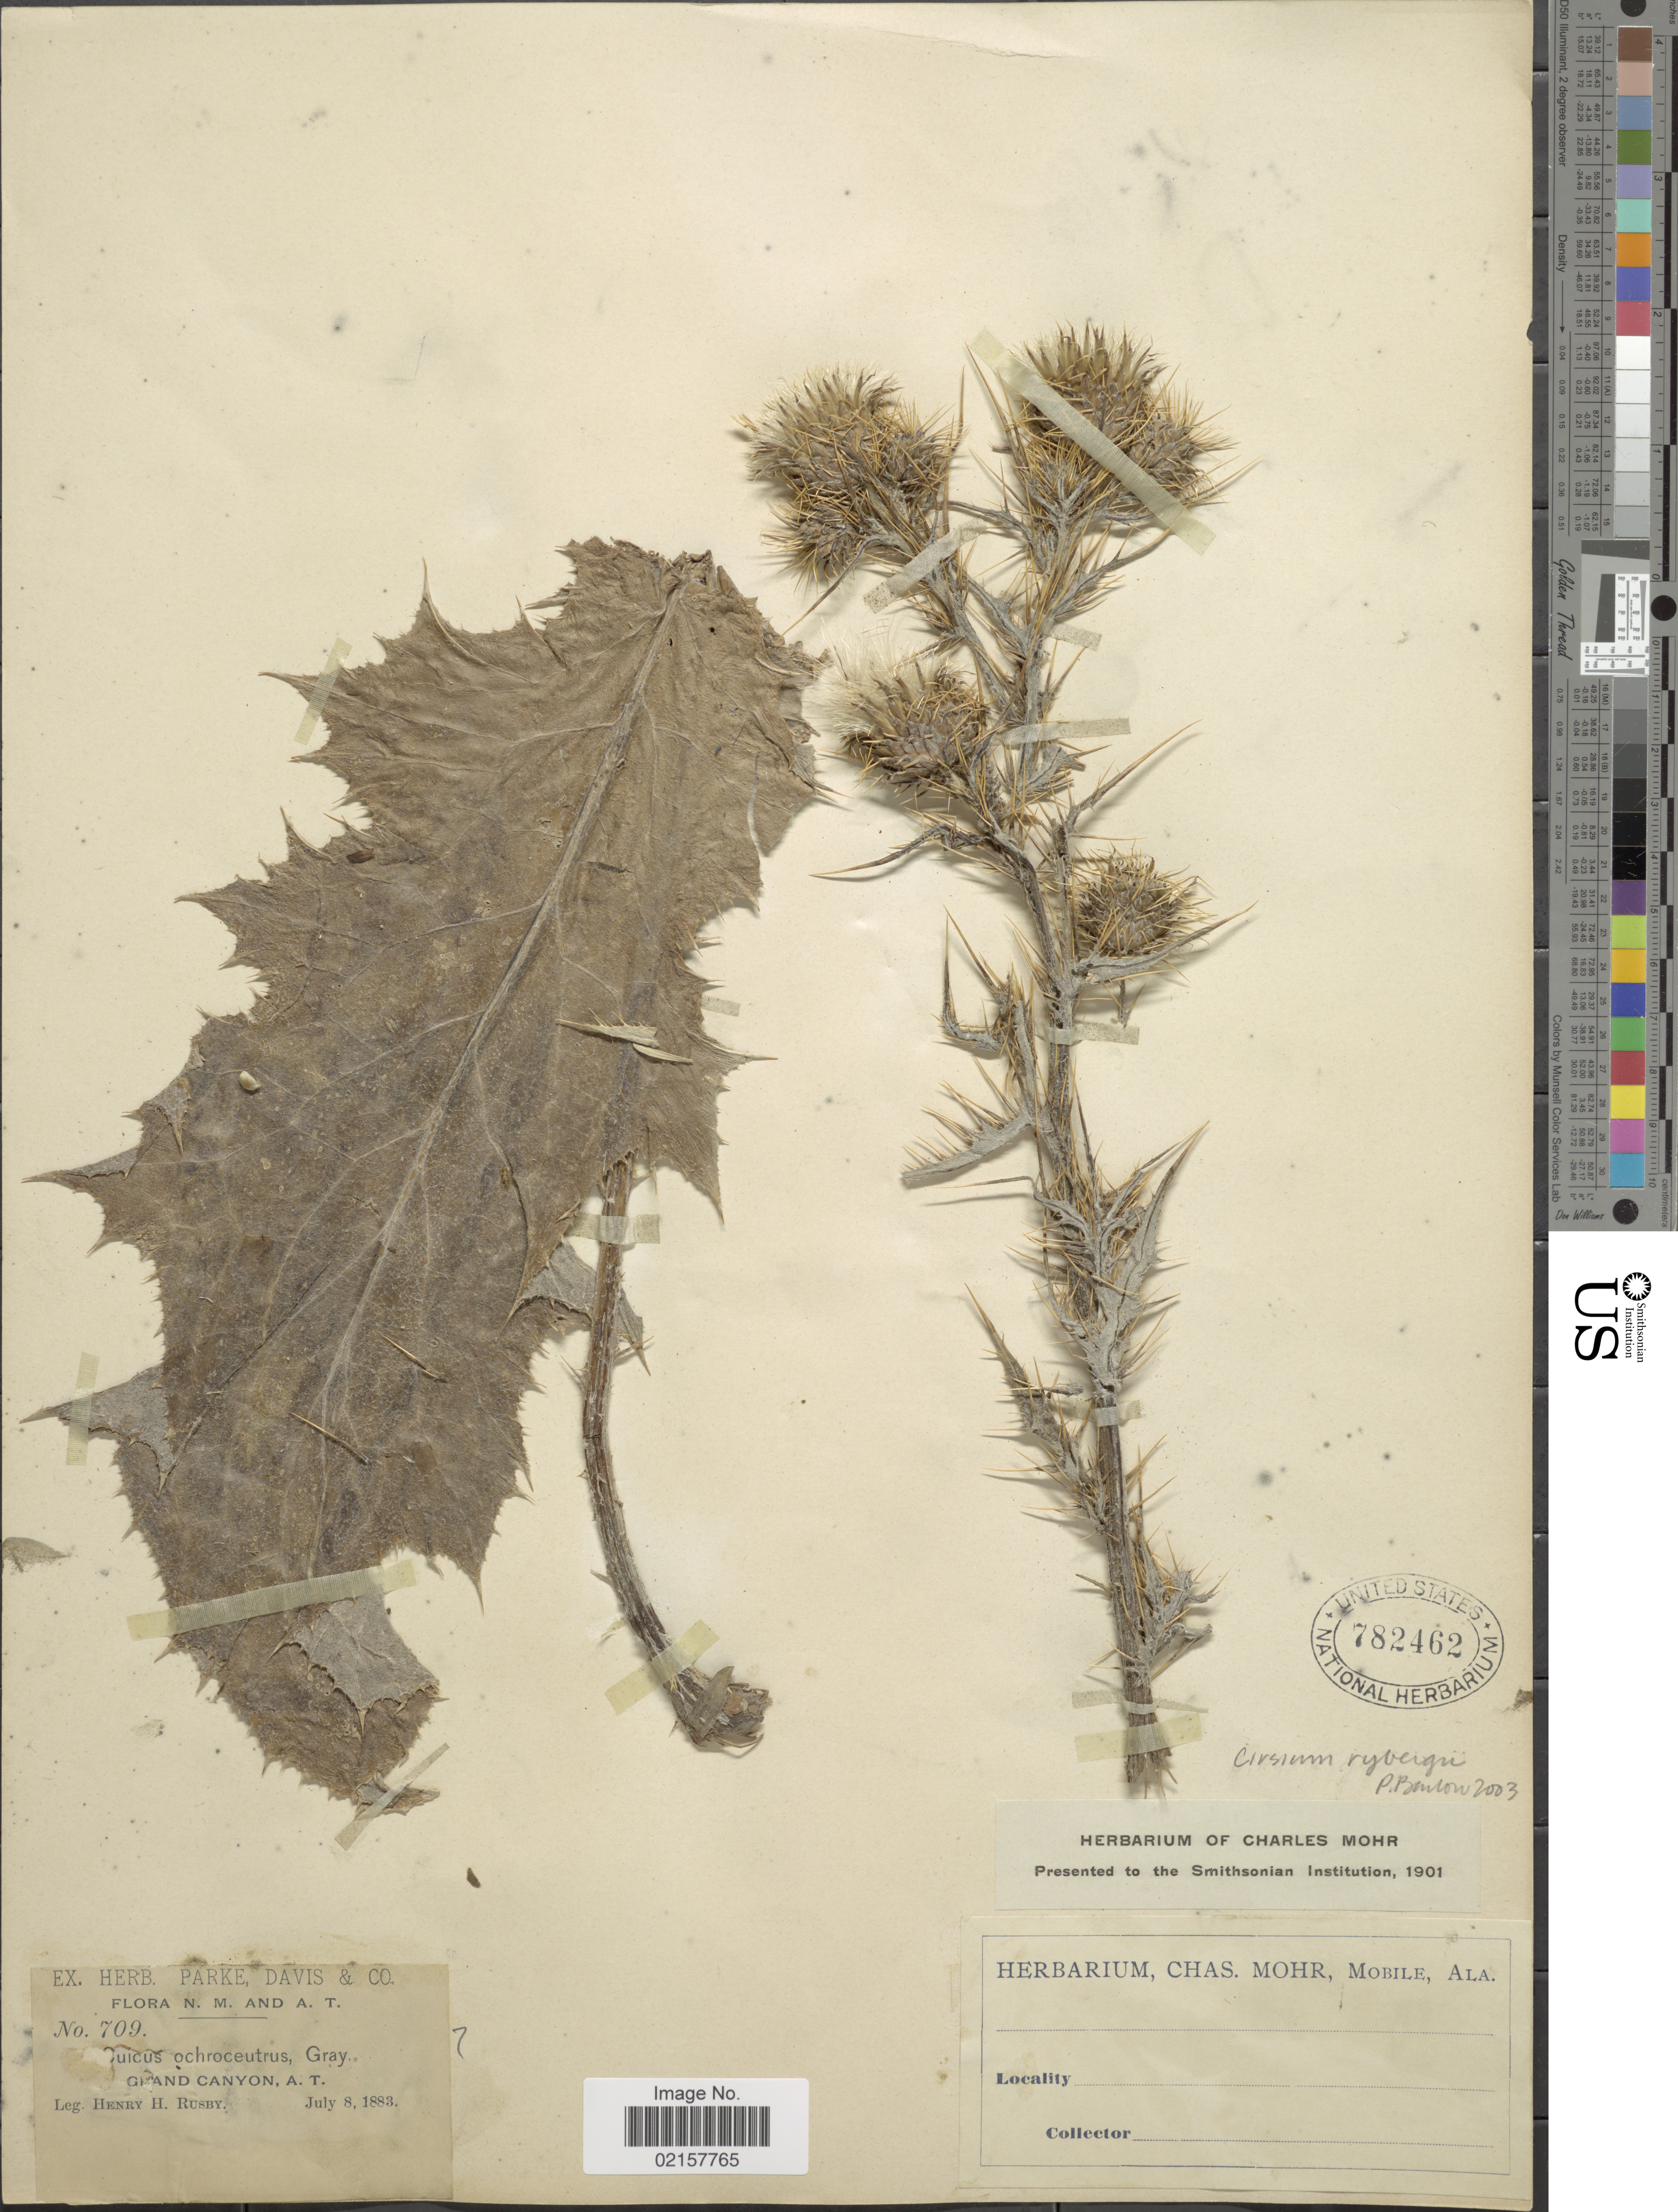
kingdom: Plantae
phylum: Tracheophyta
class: Magnoliopsida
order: Asterales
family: Asteraceae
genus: Cirsium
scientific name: Cirsium rydbergii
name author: Petr.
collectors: H. H. Rusby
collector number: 709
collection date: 1883-07-08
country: United States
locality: Grand Canyon, A.T.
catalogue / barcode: US 782462